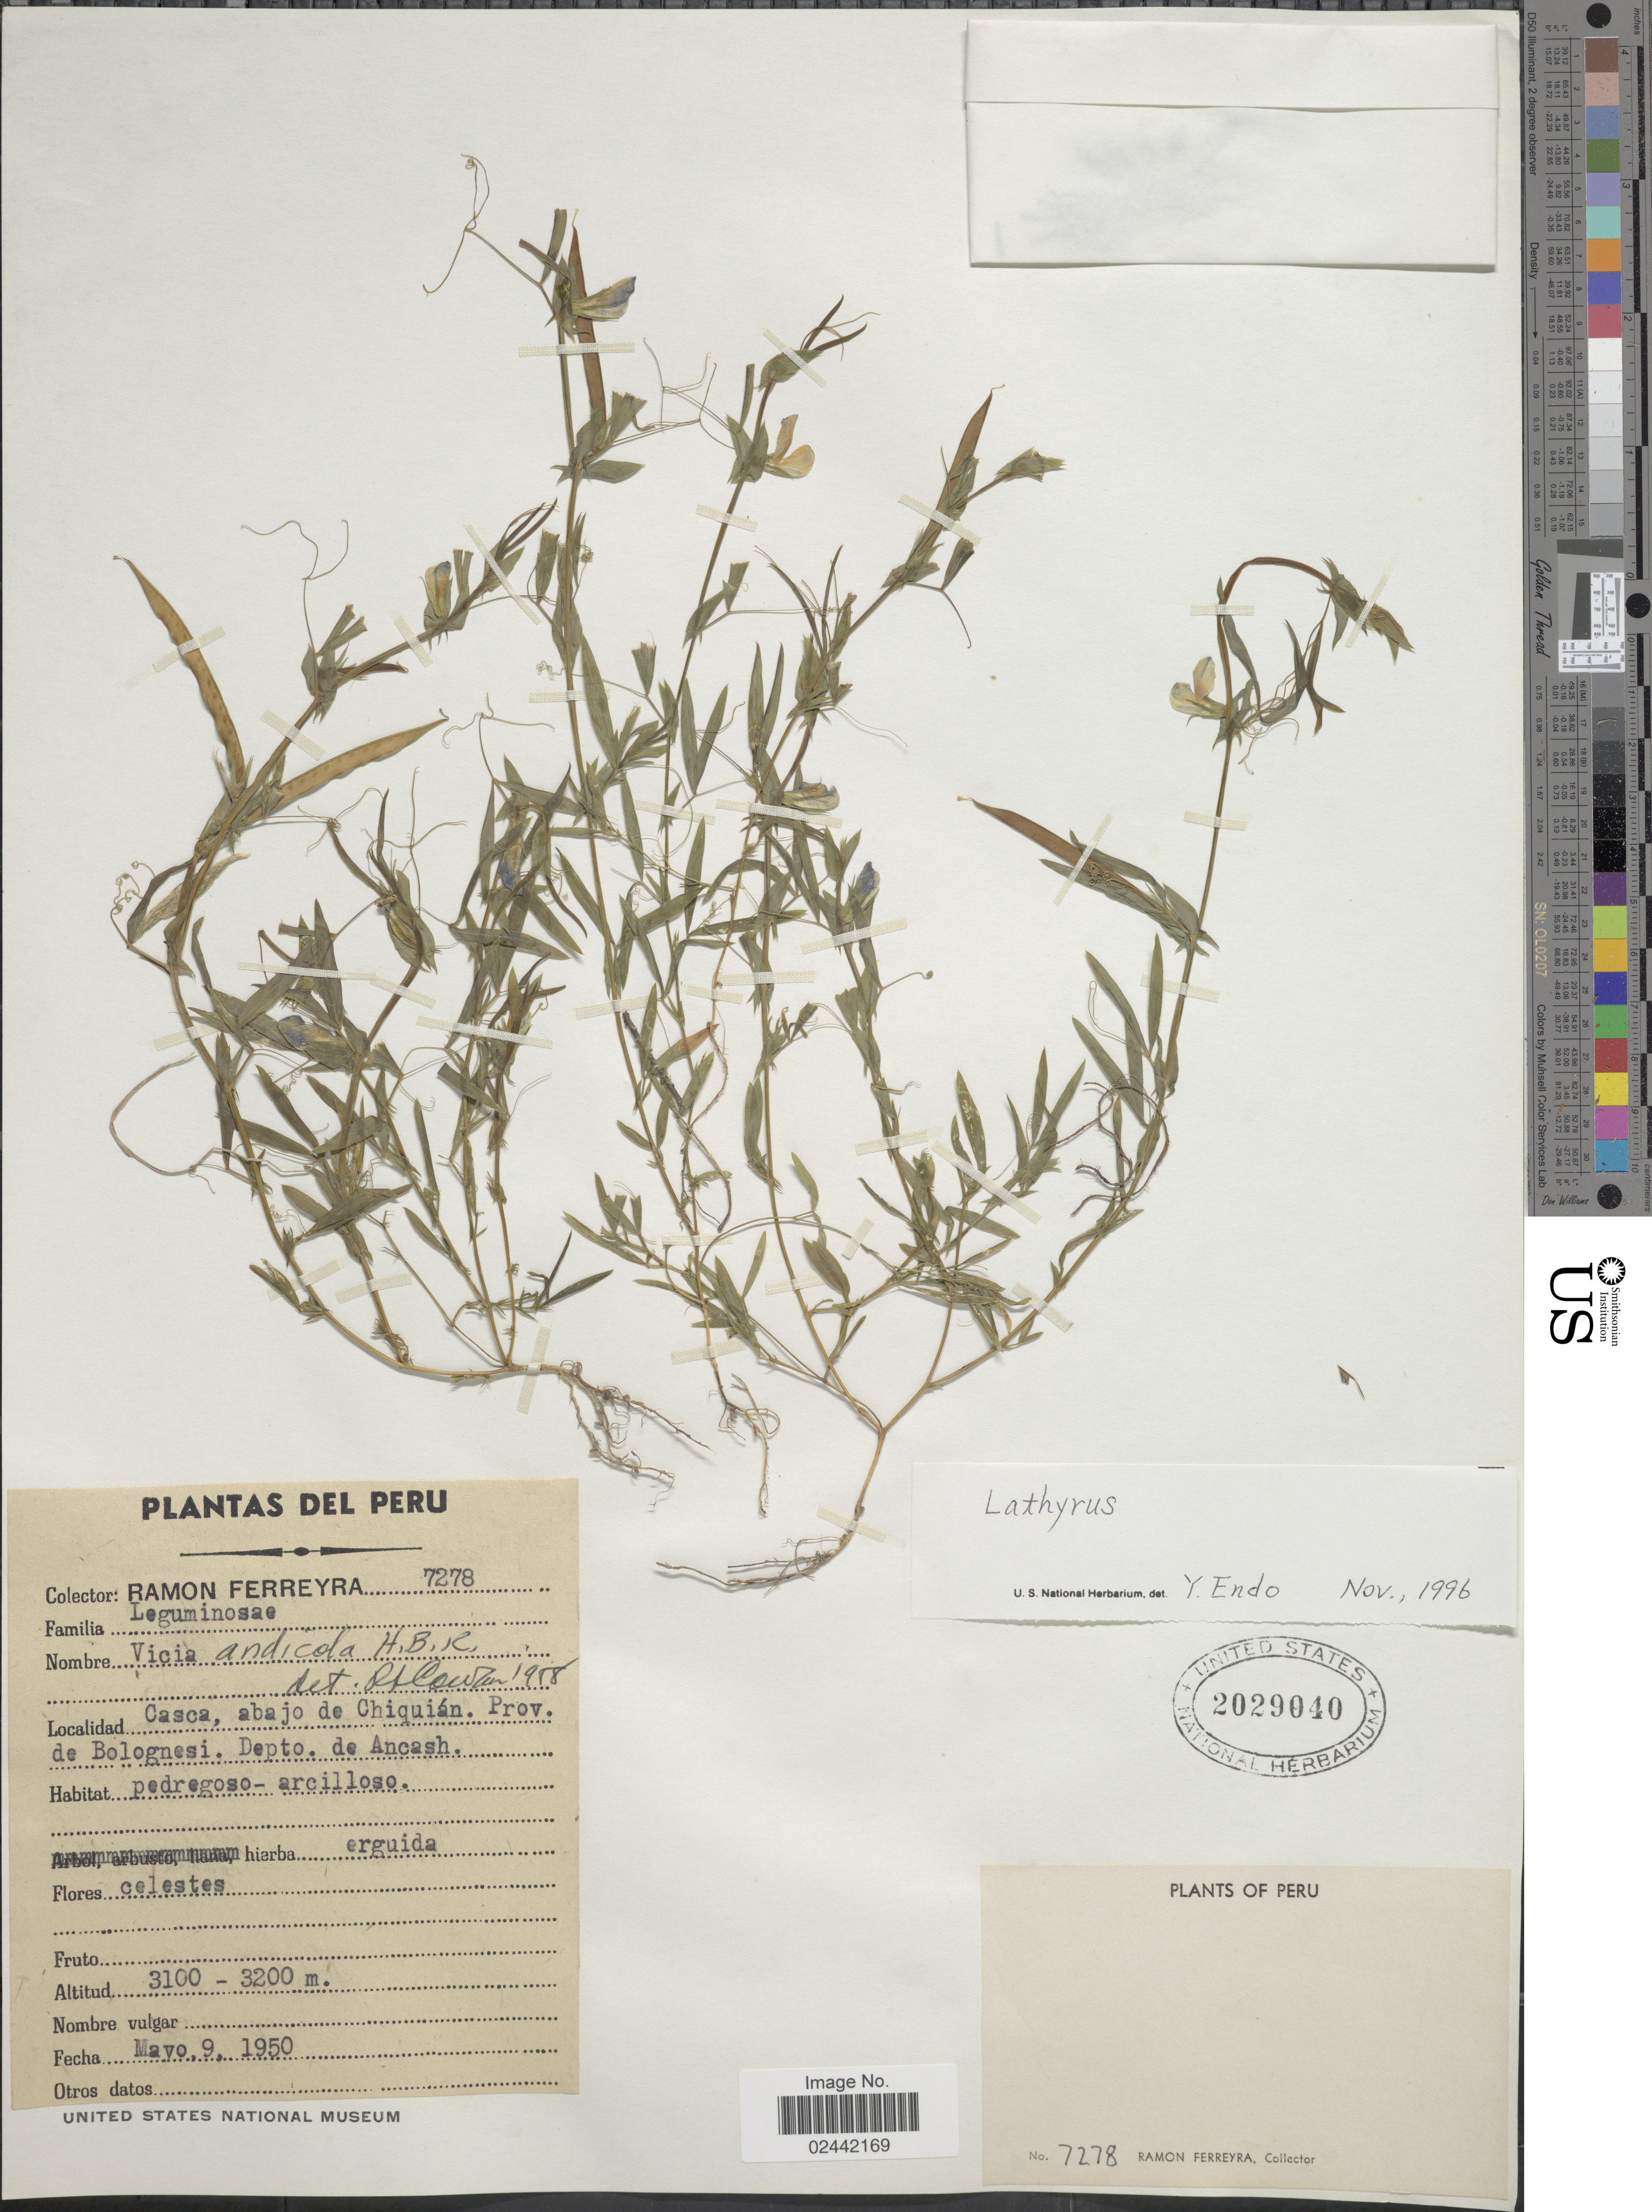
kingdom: Plantae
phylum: Tracheophyta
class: Magnoliopsida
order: Fabales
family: Fabaceae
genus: Lathyrus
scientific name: Lathyrus sp.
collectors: R. A. Ferreyra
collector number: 7278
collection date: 1950-05-09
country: Peru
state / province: Ancash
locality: Casca, abajo de Chiquian. Prov. de Bolognesi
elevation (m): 3100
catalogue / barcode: US 2029040